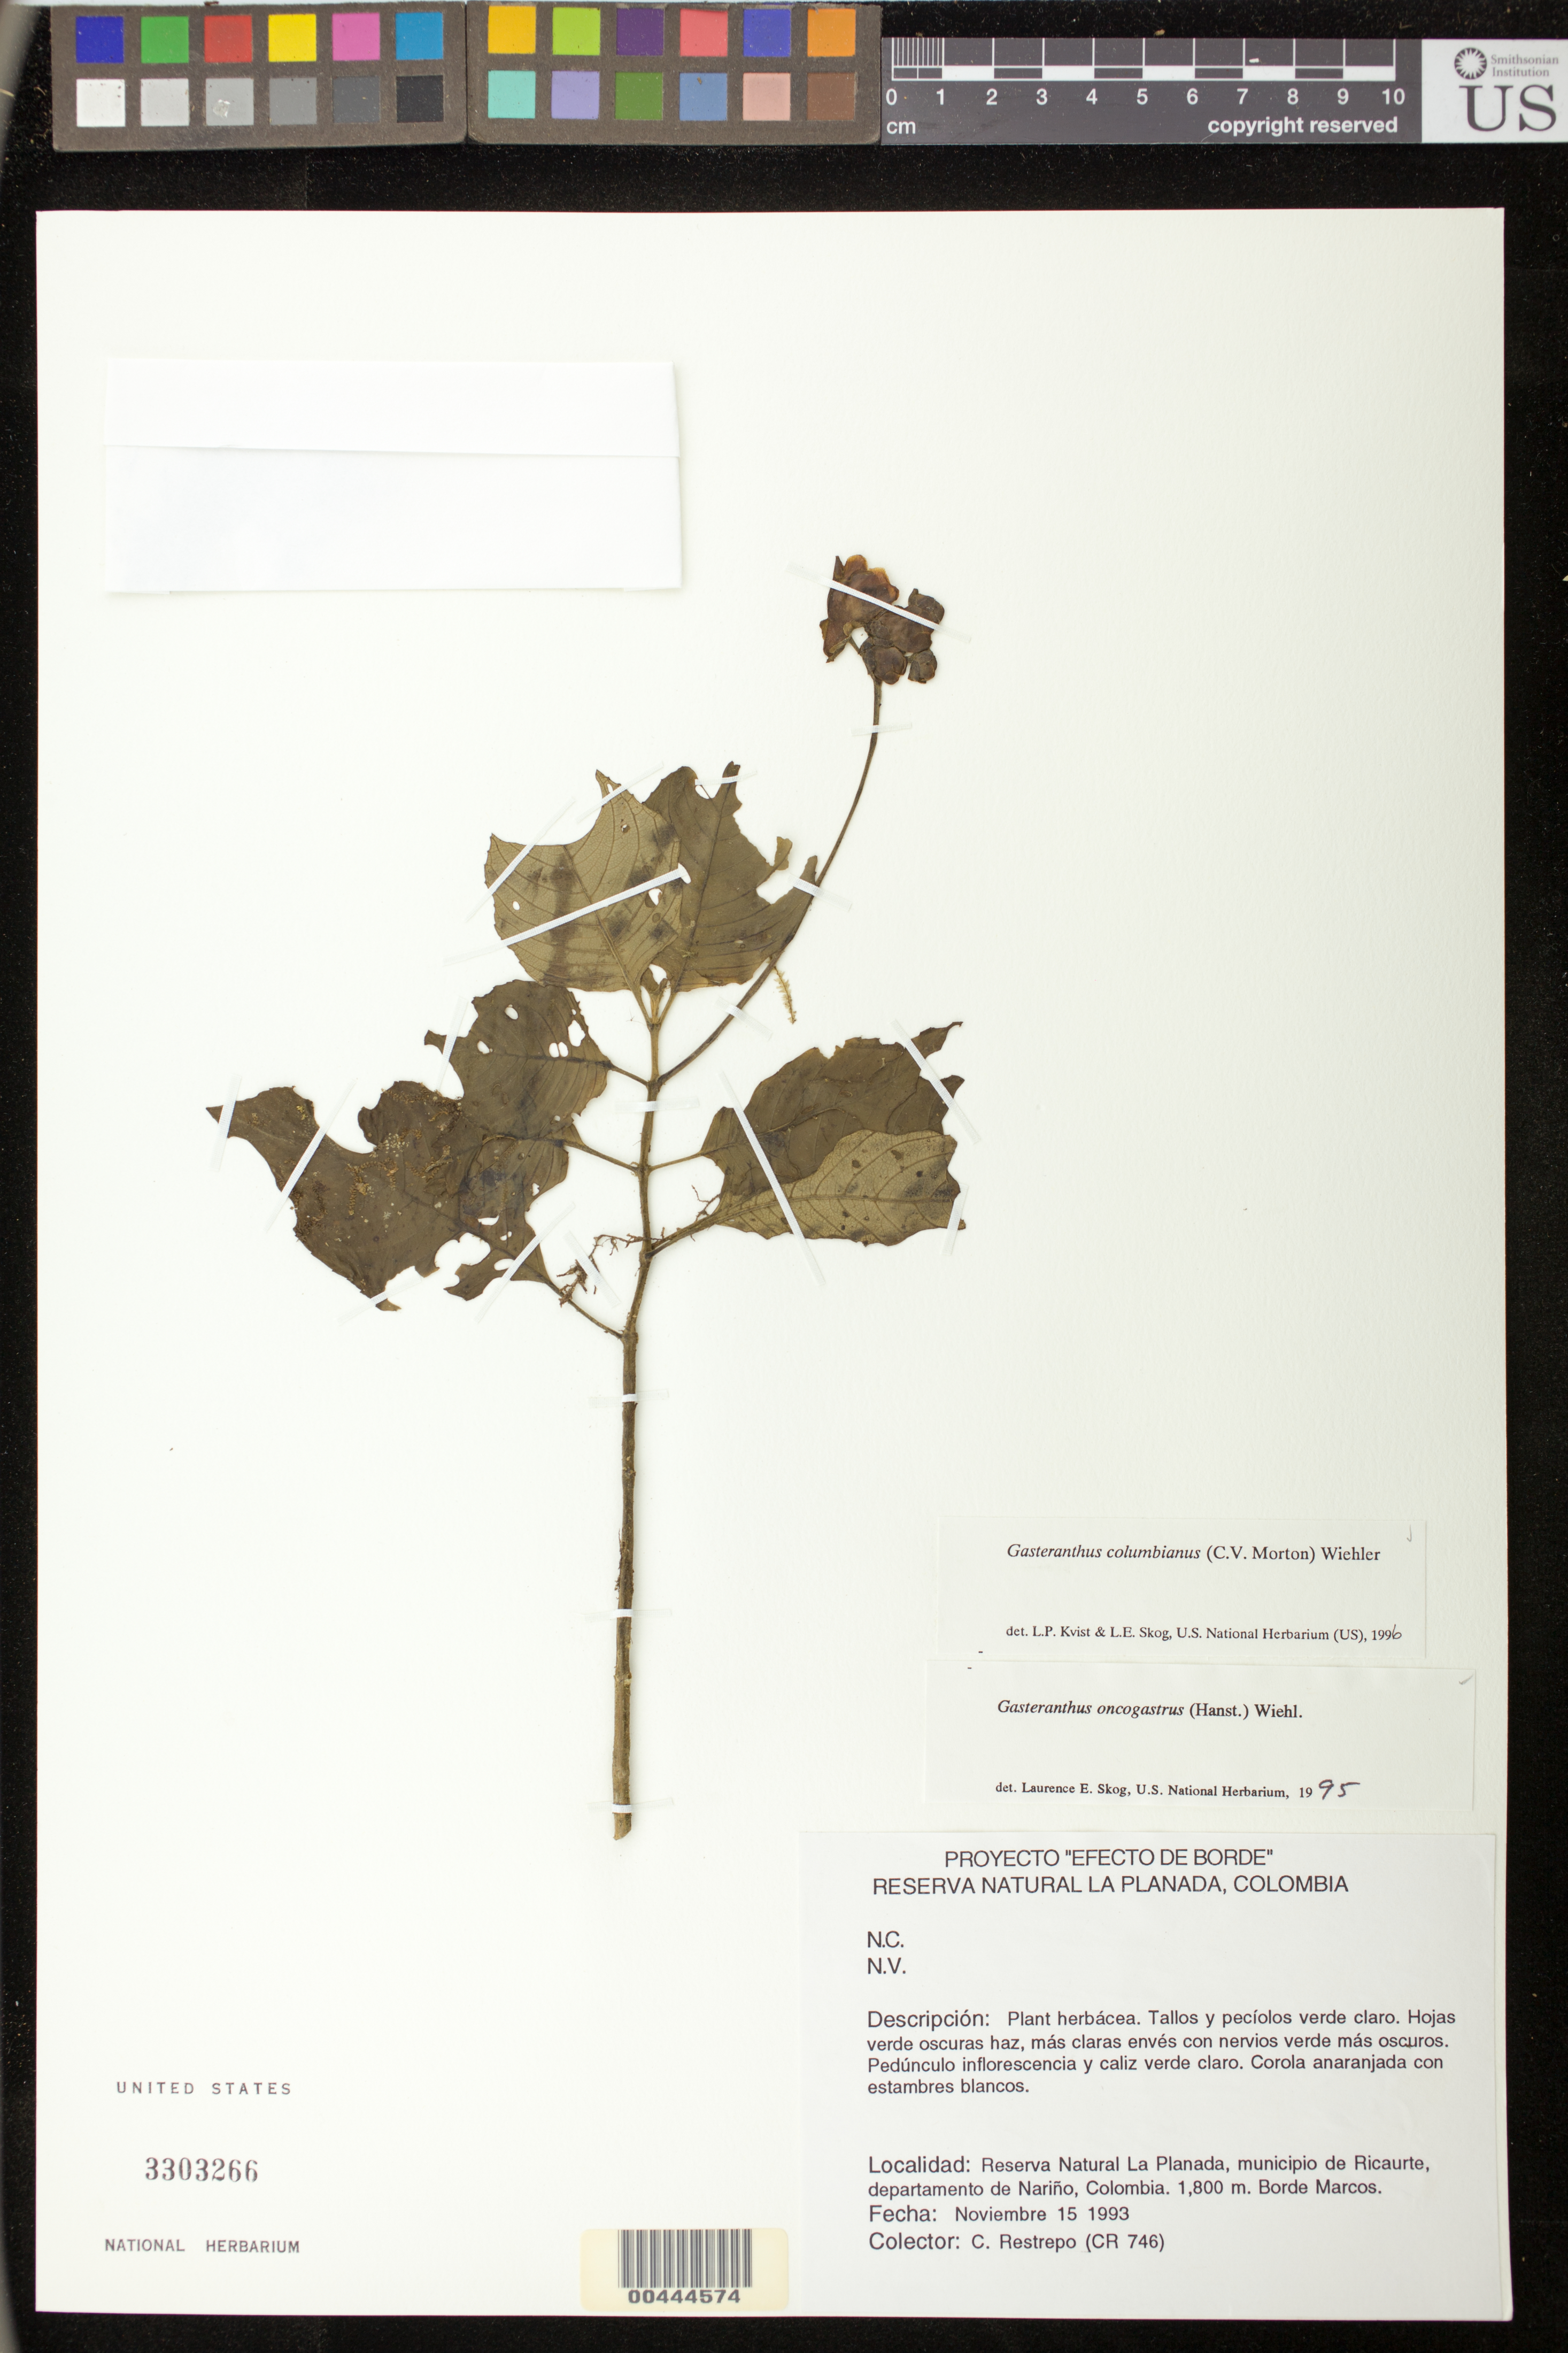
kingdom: Plantae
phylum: Tracheophyta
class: Magnoliopsida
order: Lamiales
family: Gesneriaceae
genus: Gasteranthus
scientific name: Gasteranthus columbianus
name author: (C.V. Morton) Wiehler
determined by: Skog, Laurence E.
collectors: C. Restrepo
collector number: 746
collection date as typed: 15 Nov 1993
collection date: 1993-11-15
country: Colombia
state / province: Nariño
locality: Mpio. de Ricaurte, Reserva Natural La Planada. Borde Marcos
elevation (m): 1800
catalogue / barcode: US 3303266